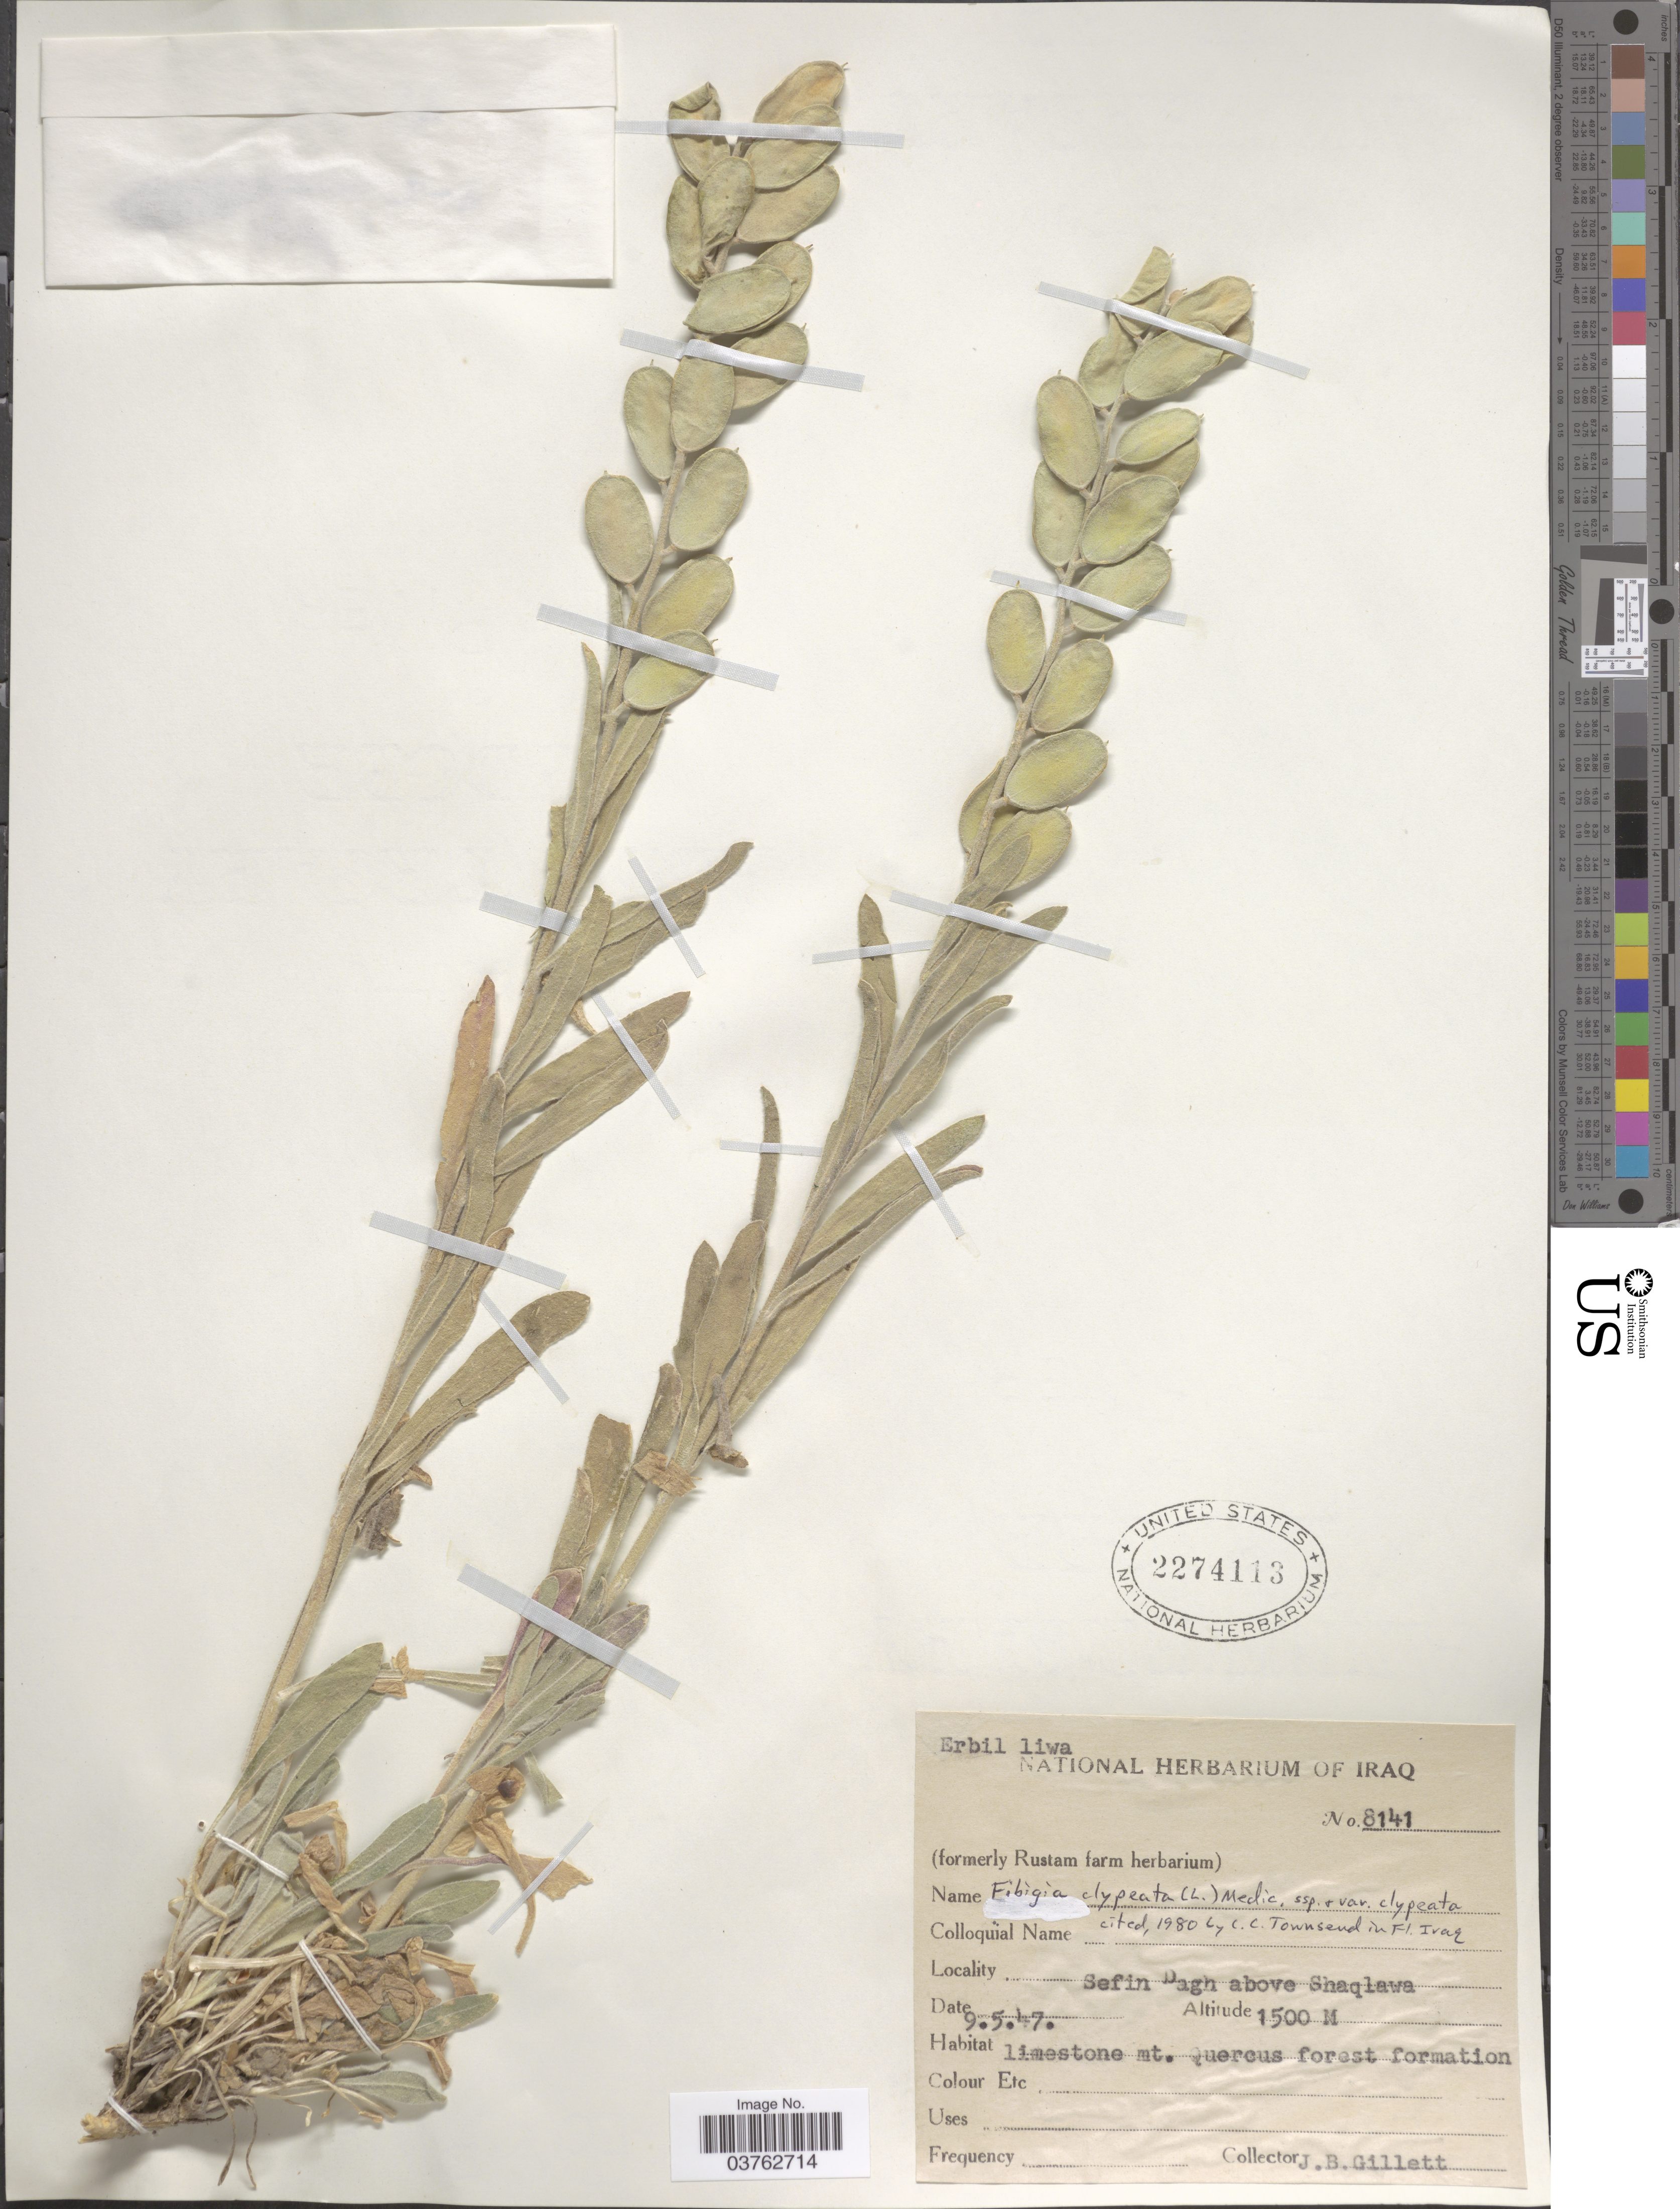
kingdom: Plantae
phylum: Tracheophyta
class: Magnoliopsida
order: Brassicales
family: Brassicaceae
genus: Fibigia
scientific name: Fibigia clypeata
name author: (L.) Medik.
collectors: J. B. Gillett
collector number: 8141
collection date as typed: Transcribed d/m/y: 9/5/47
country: Iraq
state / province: Arbīl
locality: Erbil liwa. Sefin Dagh above Shaqlawa.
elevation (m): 1500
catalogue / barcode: US 2274113